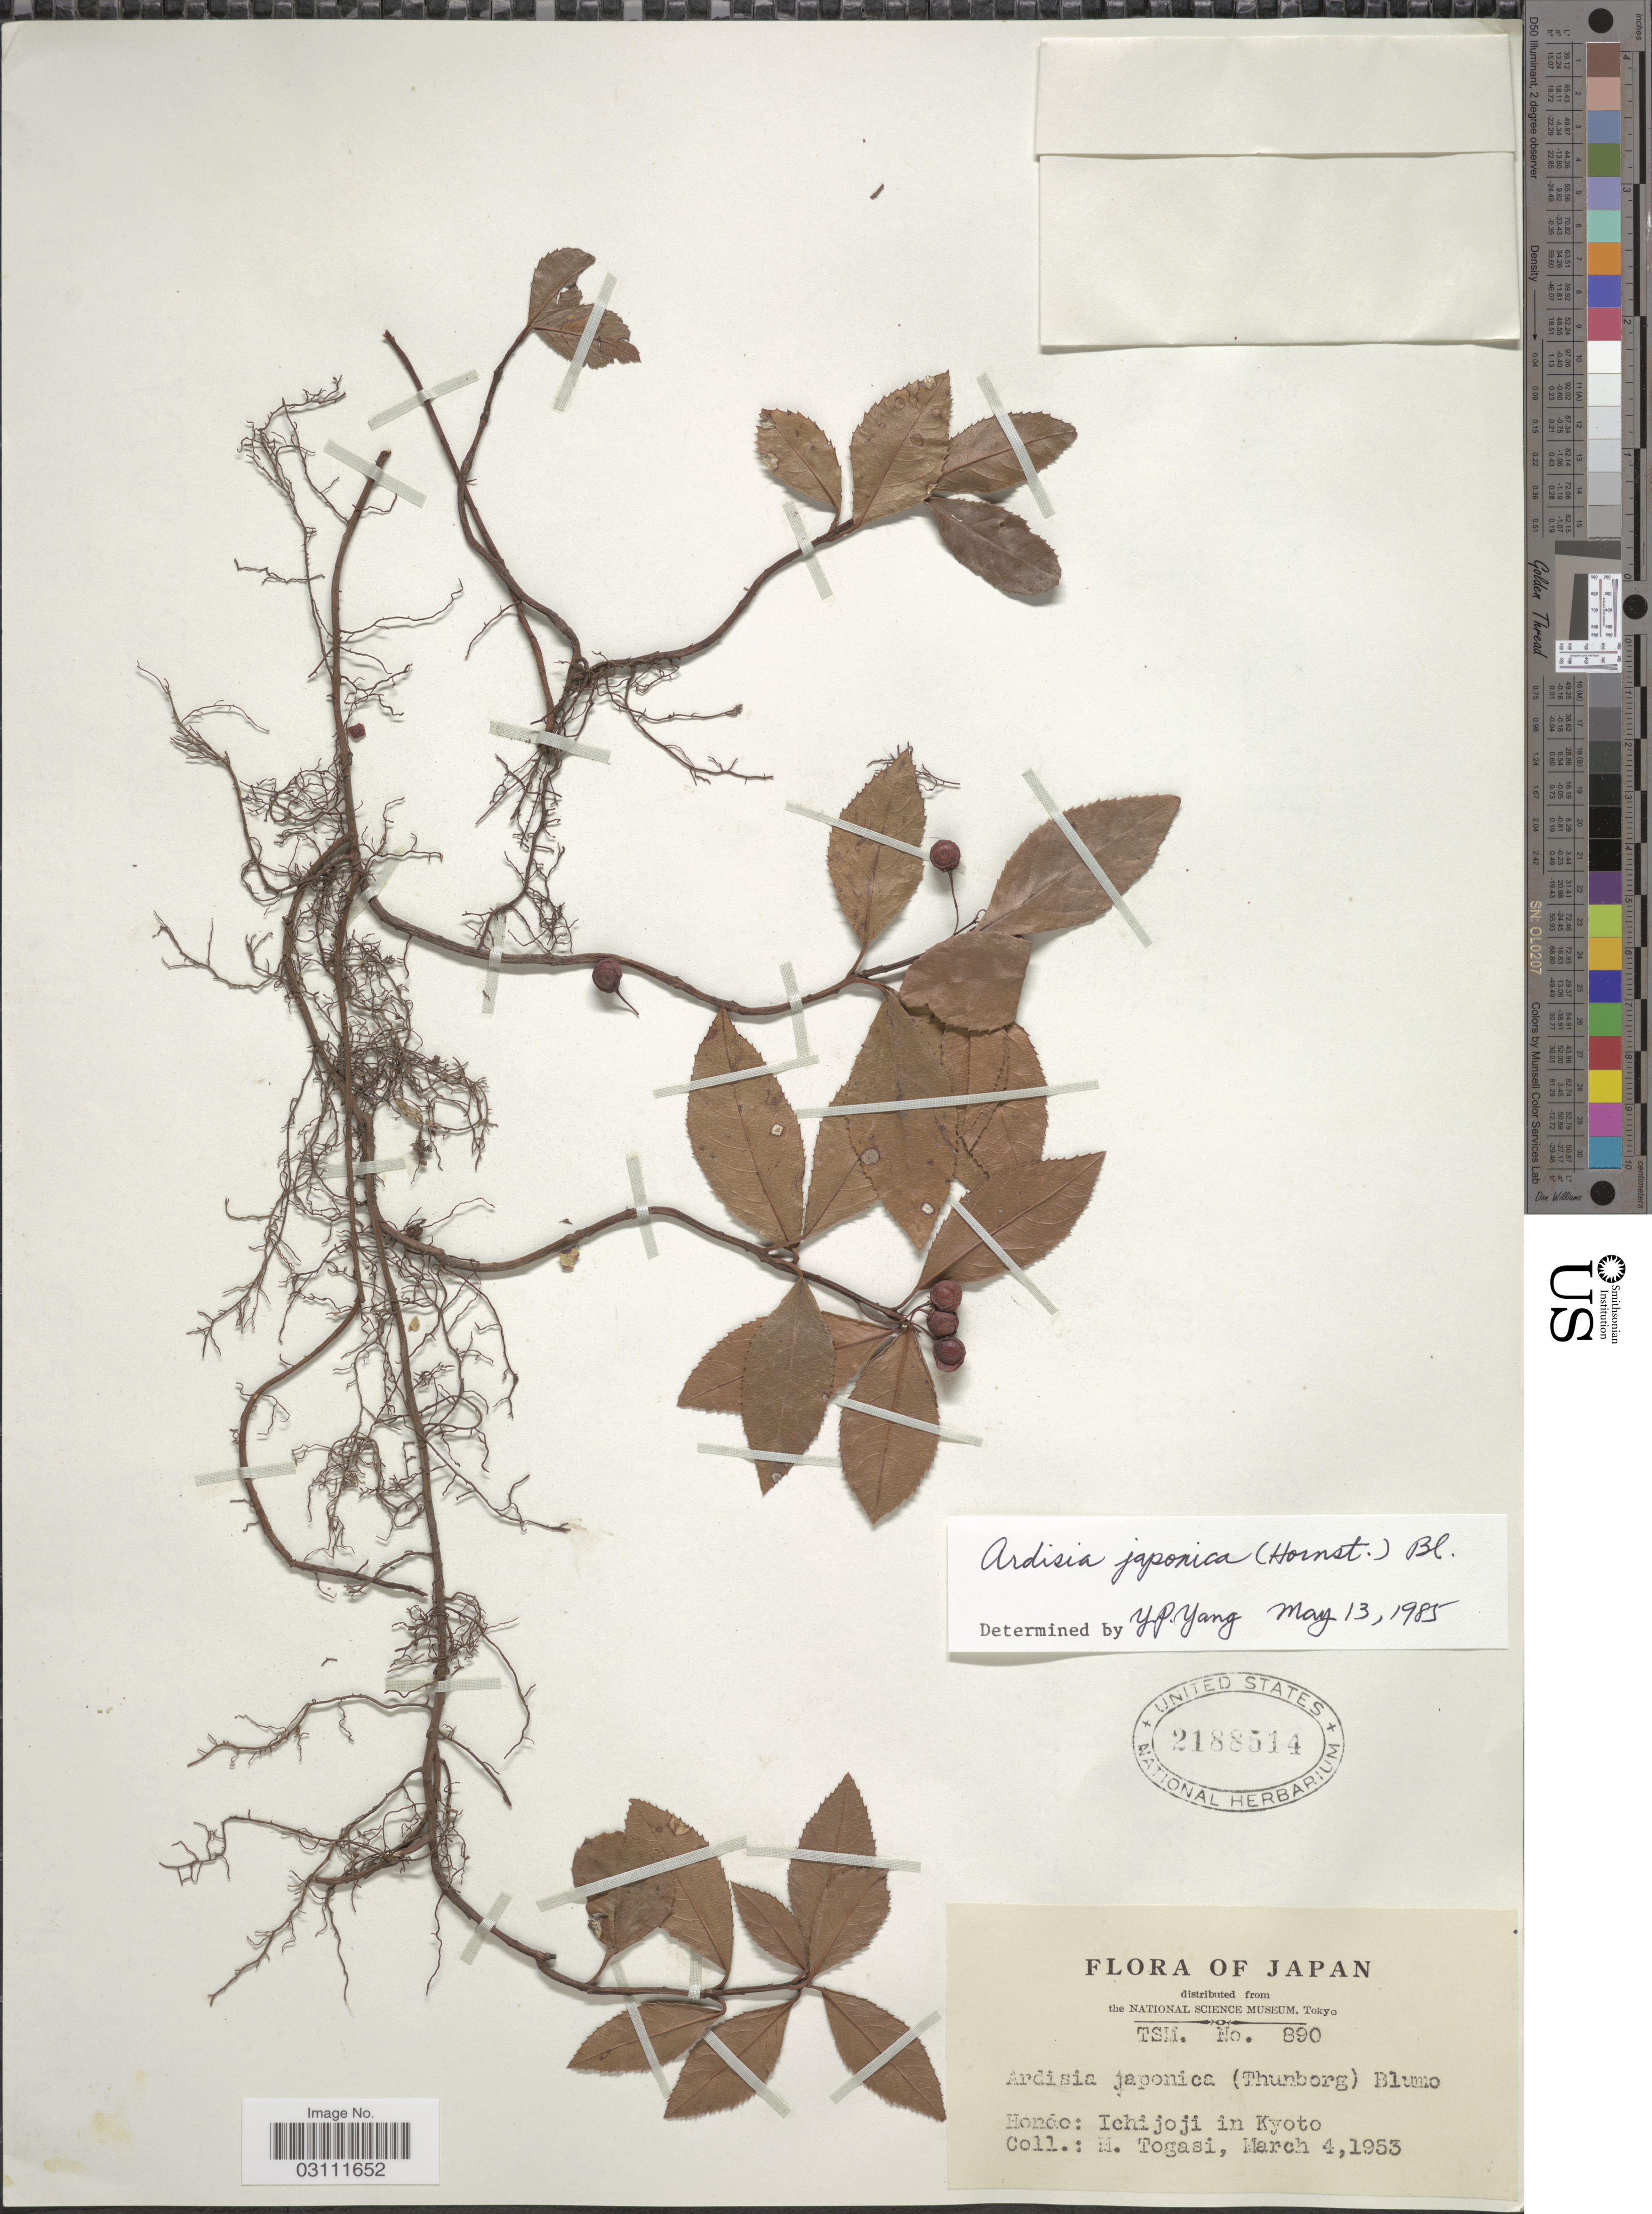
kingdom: Plantae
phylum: Tracheophyta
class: Magnoliopsida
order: Ericales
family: Primulaceae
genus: Ardisia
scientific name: Ardisia japonica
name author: (Thunb.) Blume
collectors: M. Togasi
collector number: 890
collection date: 1953-03-04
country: Japan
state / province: Kyoto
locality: Ichijoji in Kyoto.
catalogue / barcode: US 2188514